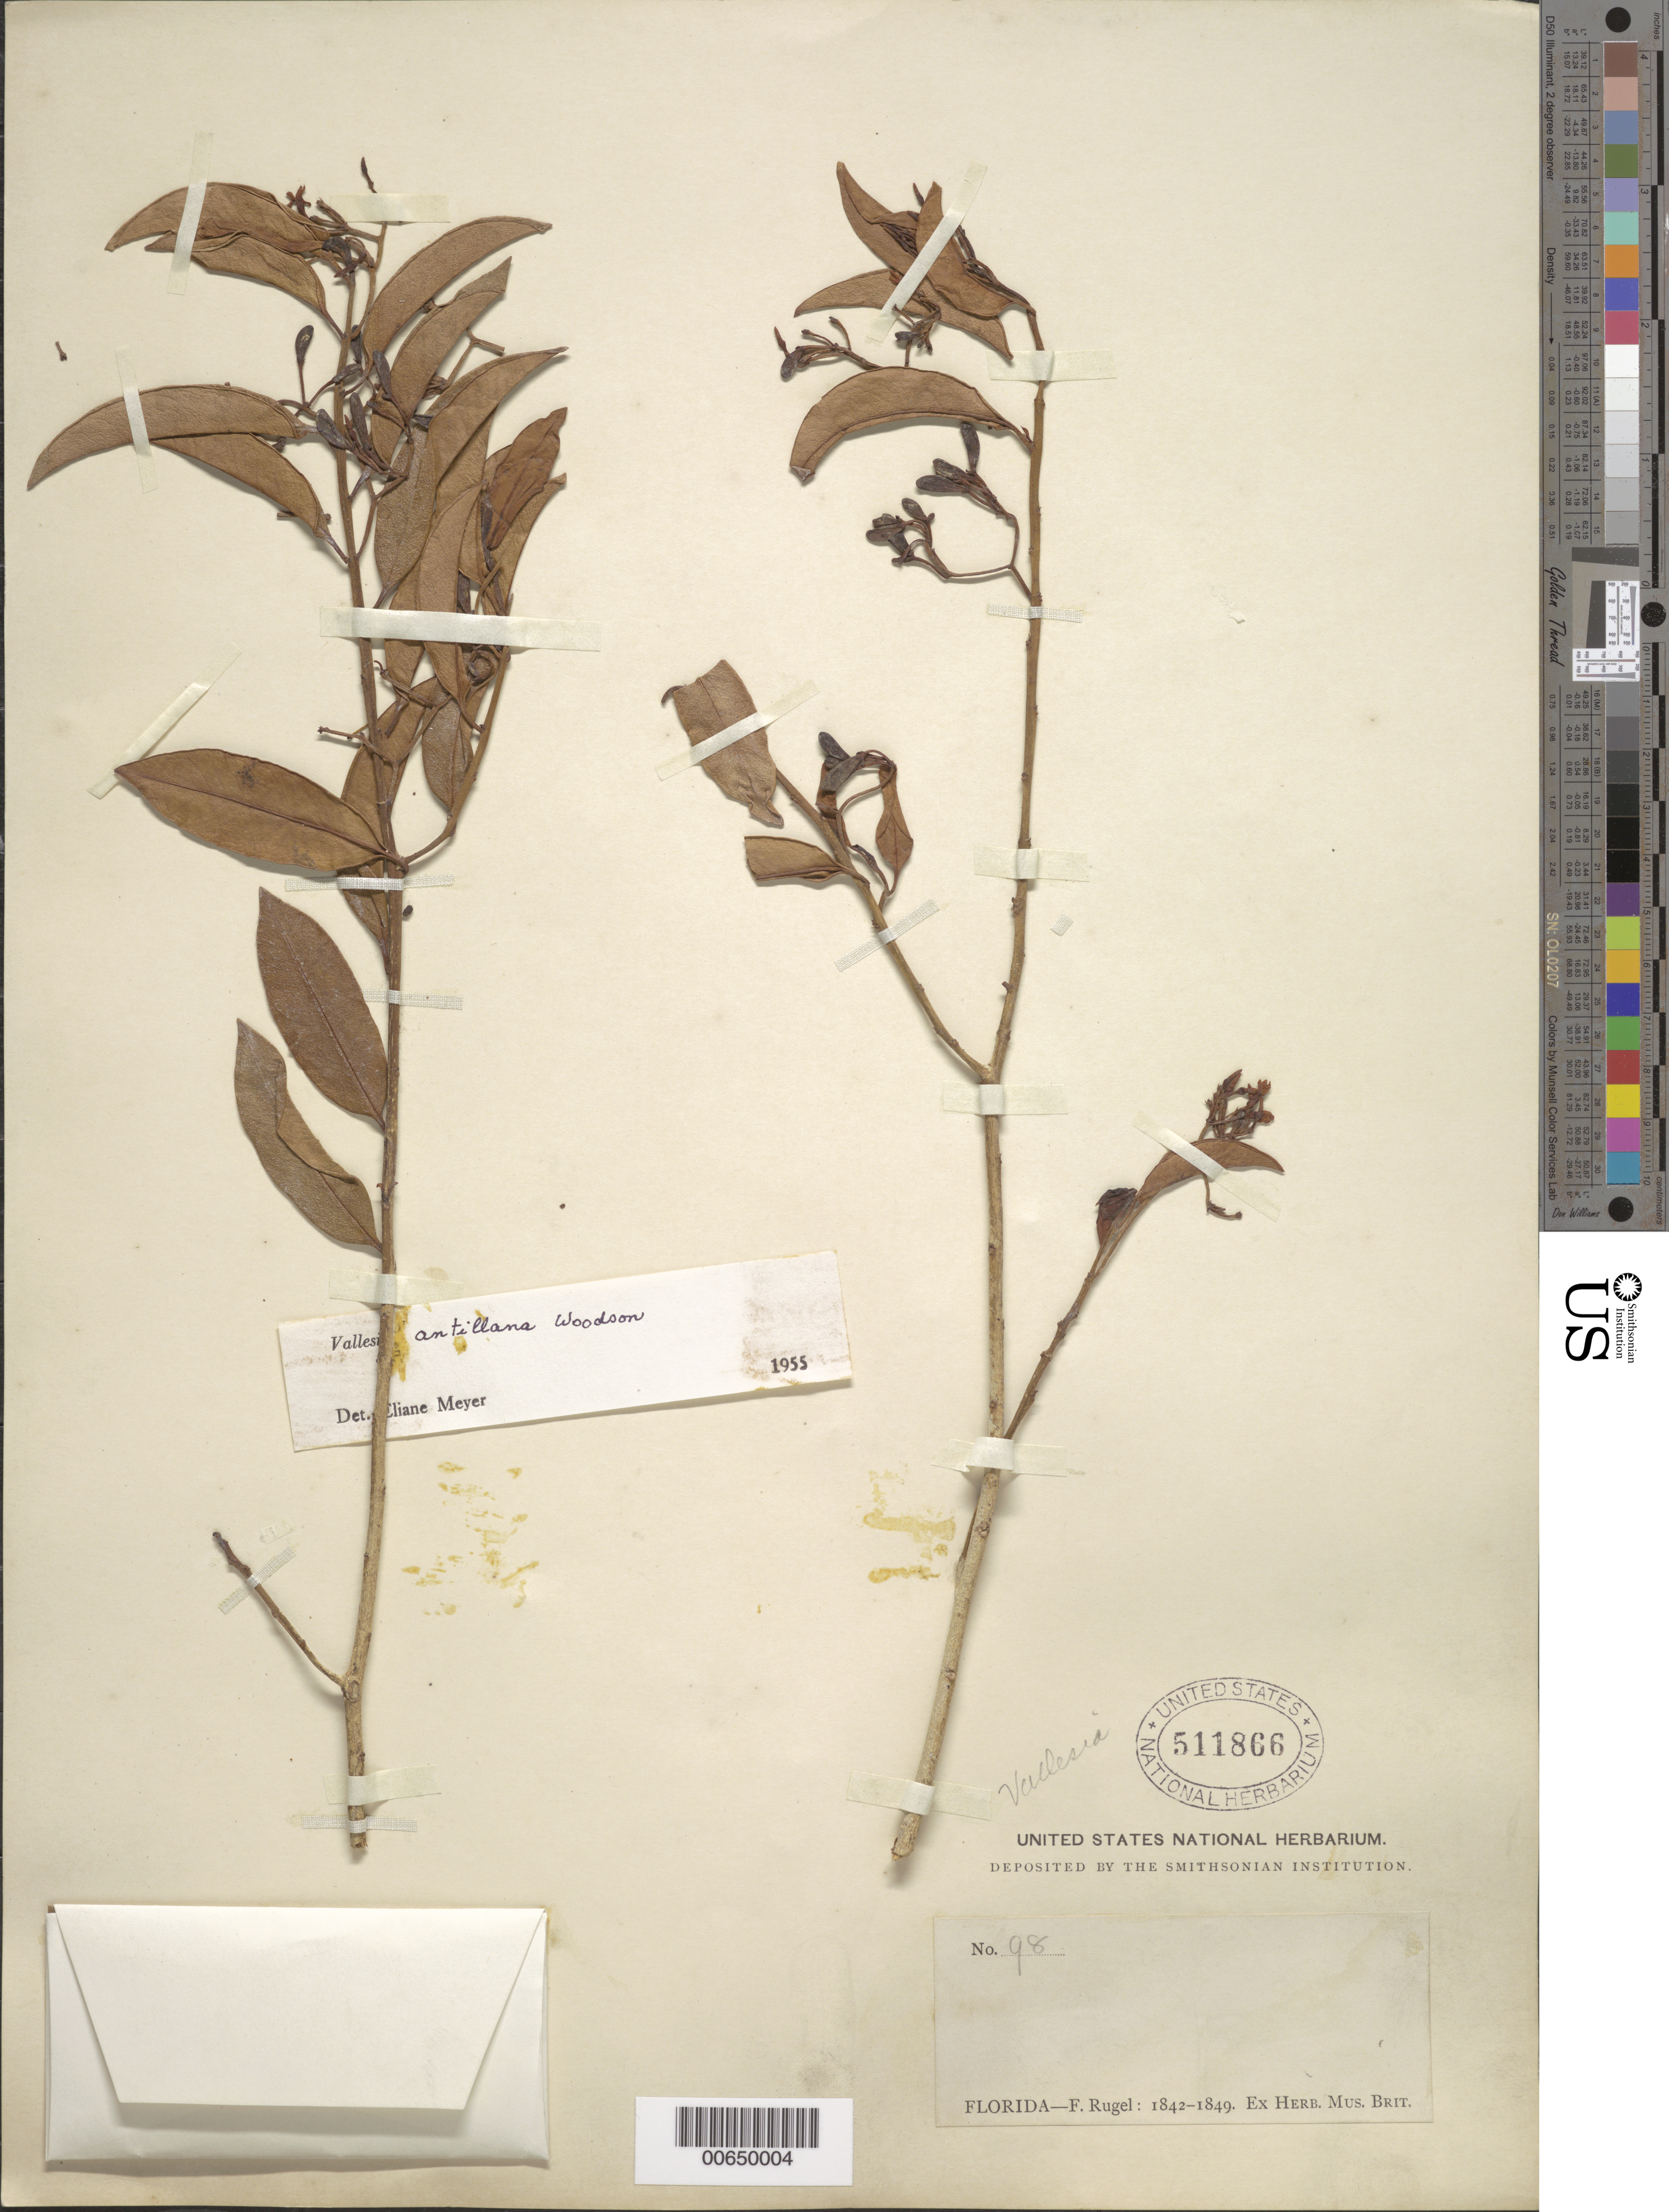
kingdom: Plantae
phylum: Tracheophyta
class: Magnoliopsida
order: Gentianales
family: Apocynaceae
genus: Vallesia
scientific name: Vallesia antillana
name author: Woodson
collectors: F. Rugel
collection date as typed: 1842 to -- --- 1849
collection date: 1842/1849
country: United States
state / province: Florida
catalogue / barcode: US 51866